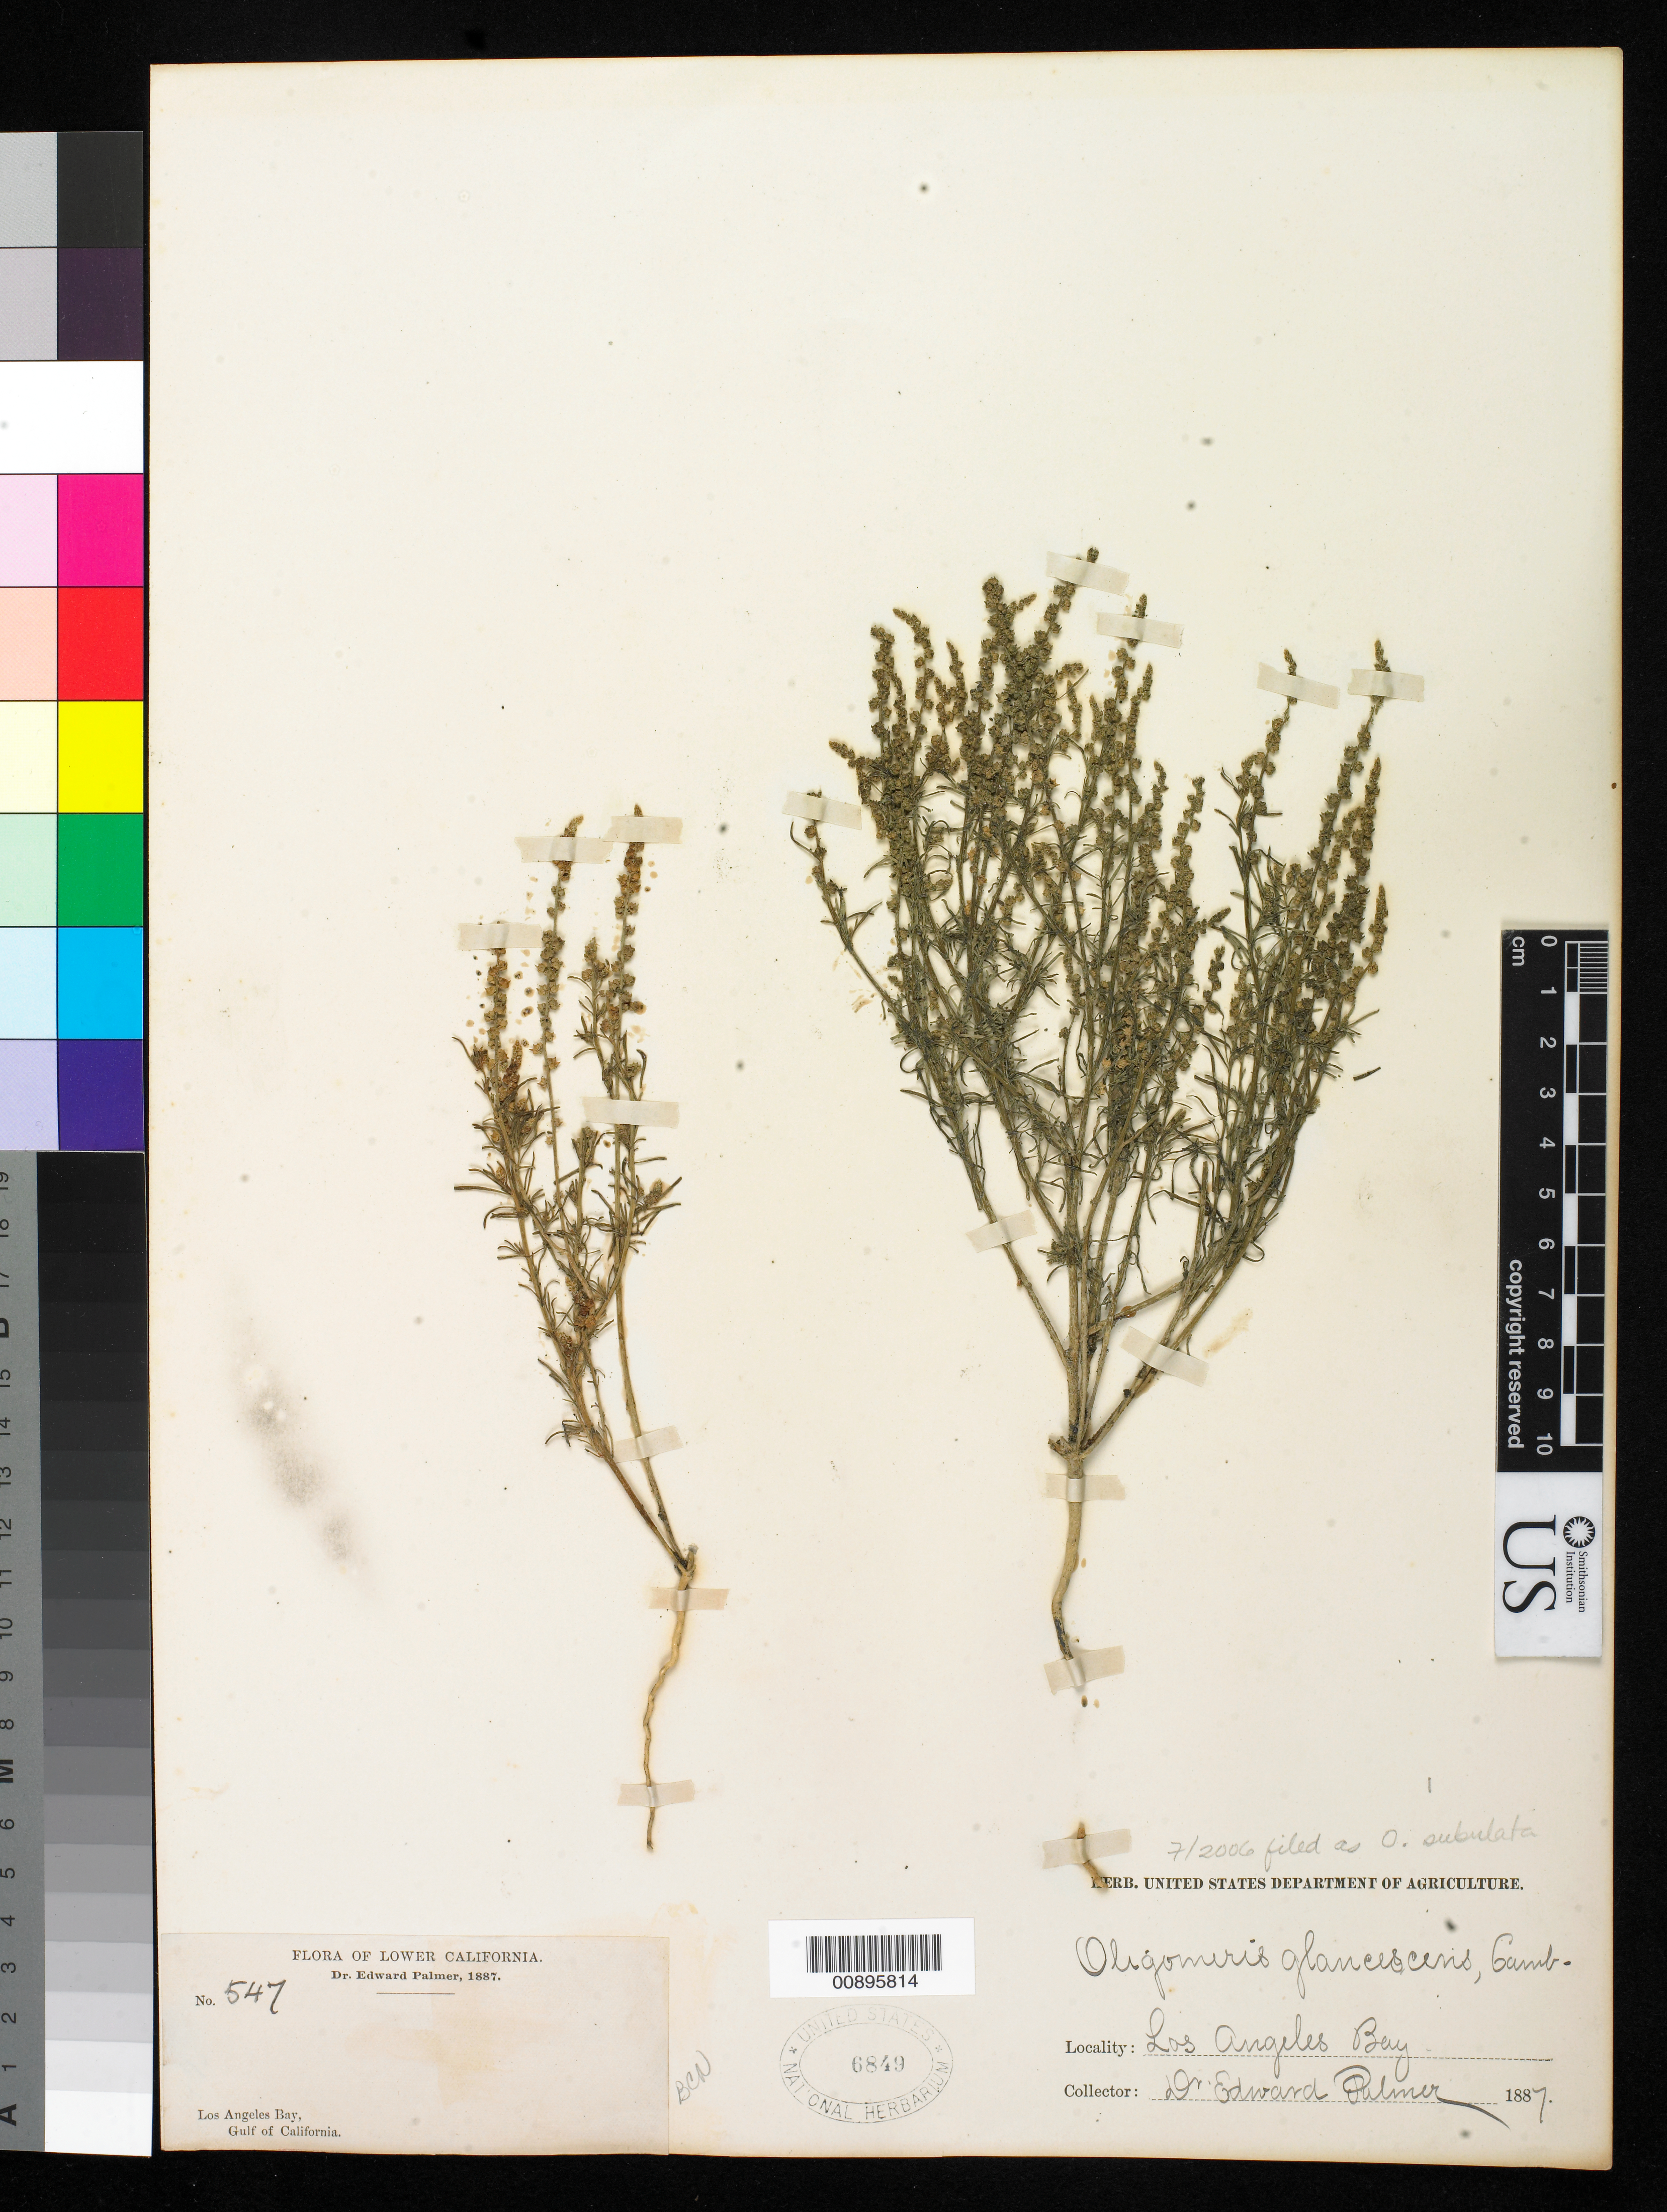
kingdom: Plantae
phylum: Tracheophyta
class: Magnoliopsida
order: Brassicales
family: Resedaceae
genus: Oligomeris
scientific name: Oligomeris subulata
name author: Webb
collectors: E. Palmer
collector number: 547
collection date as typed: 1887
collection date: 1887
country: Mexico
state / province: Baja California Norte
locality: Los Angeles Bay, Gulf of California. Baja California.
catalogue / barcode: US 6849